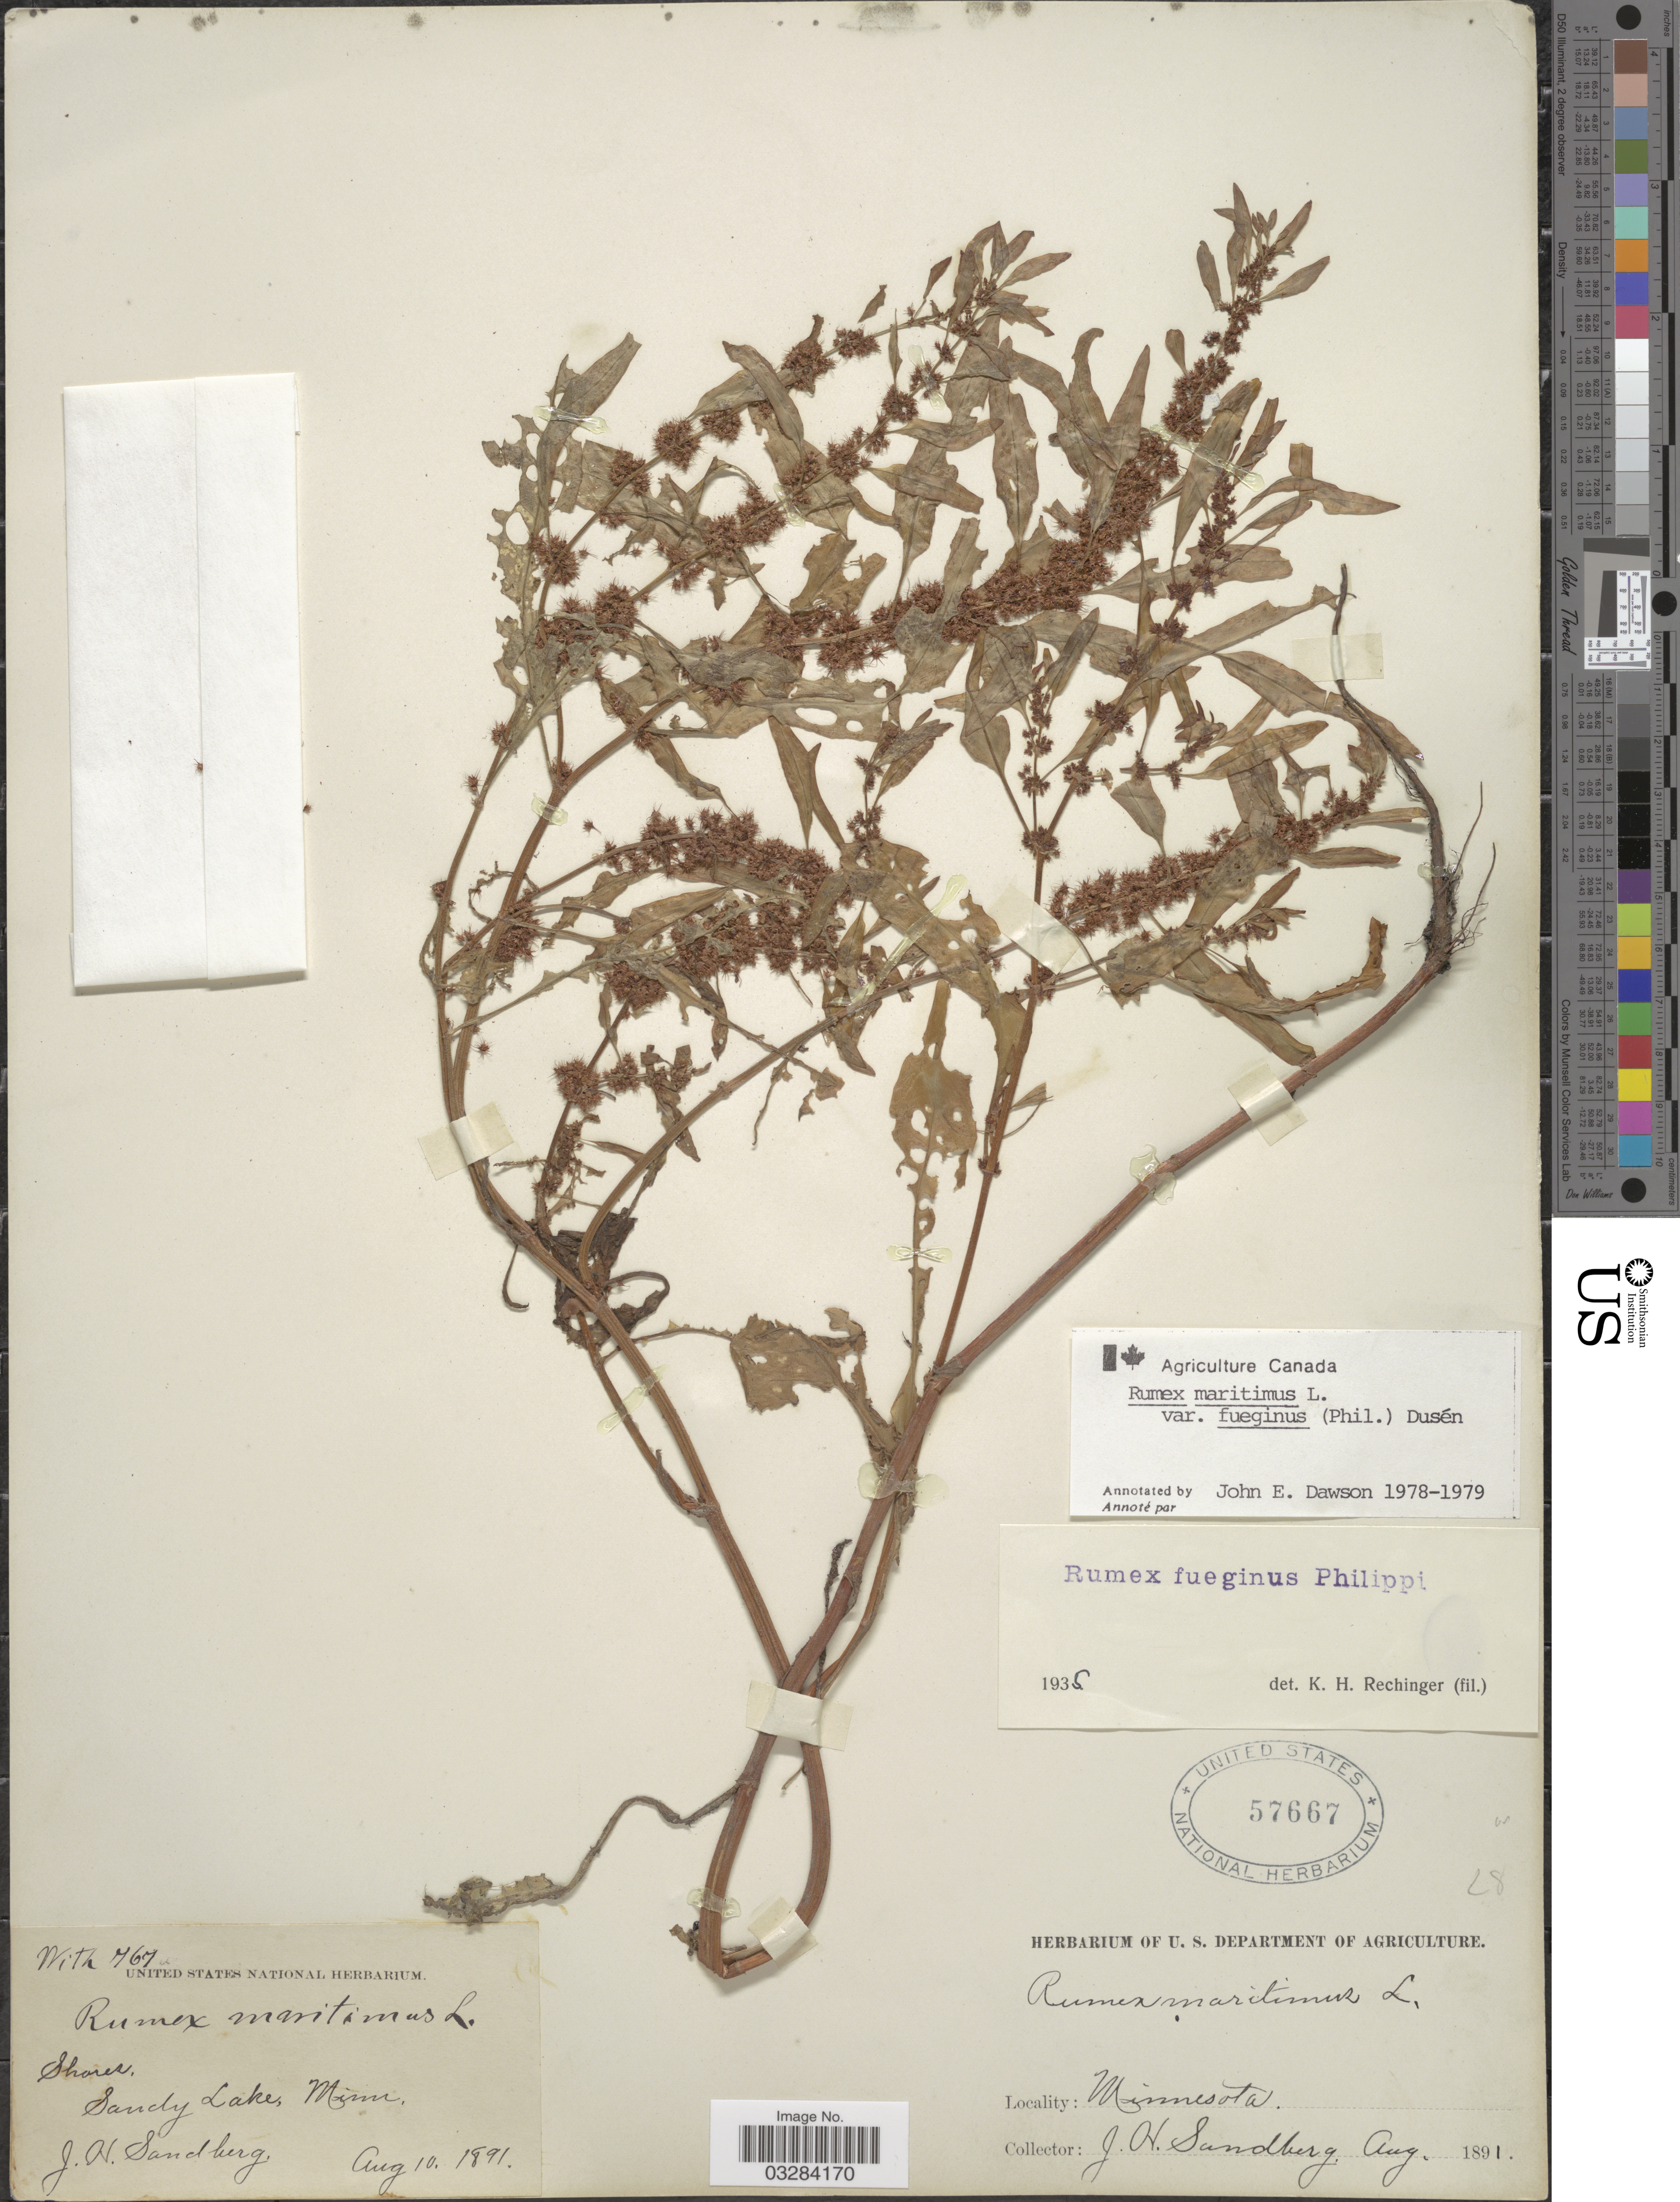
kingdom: Plantae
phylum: Tracheophyta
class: Magnoliopsida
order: Caryophyllales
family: Polygonaceae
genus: Rumex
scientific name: Rumex maritimus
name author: L.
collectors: J. H. Sandberg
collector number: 767?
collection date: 1891-08-10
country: United States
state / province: Minnesota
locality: Sandy Lake.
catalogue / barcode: US 57667